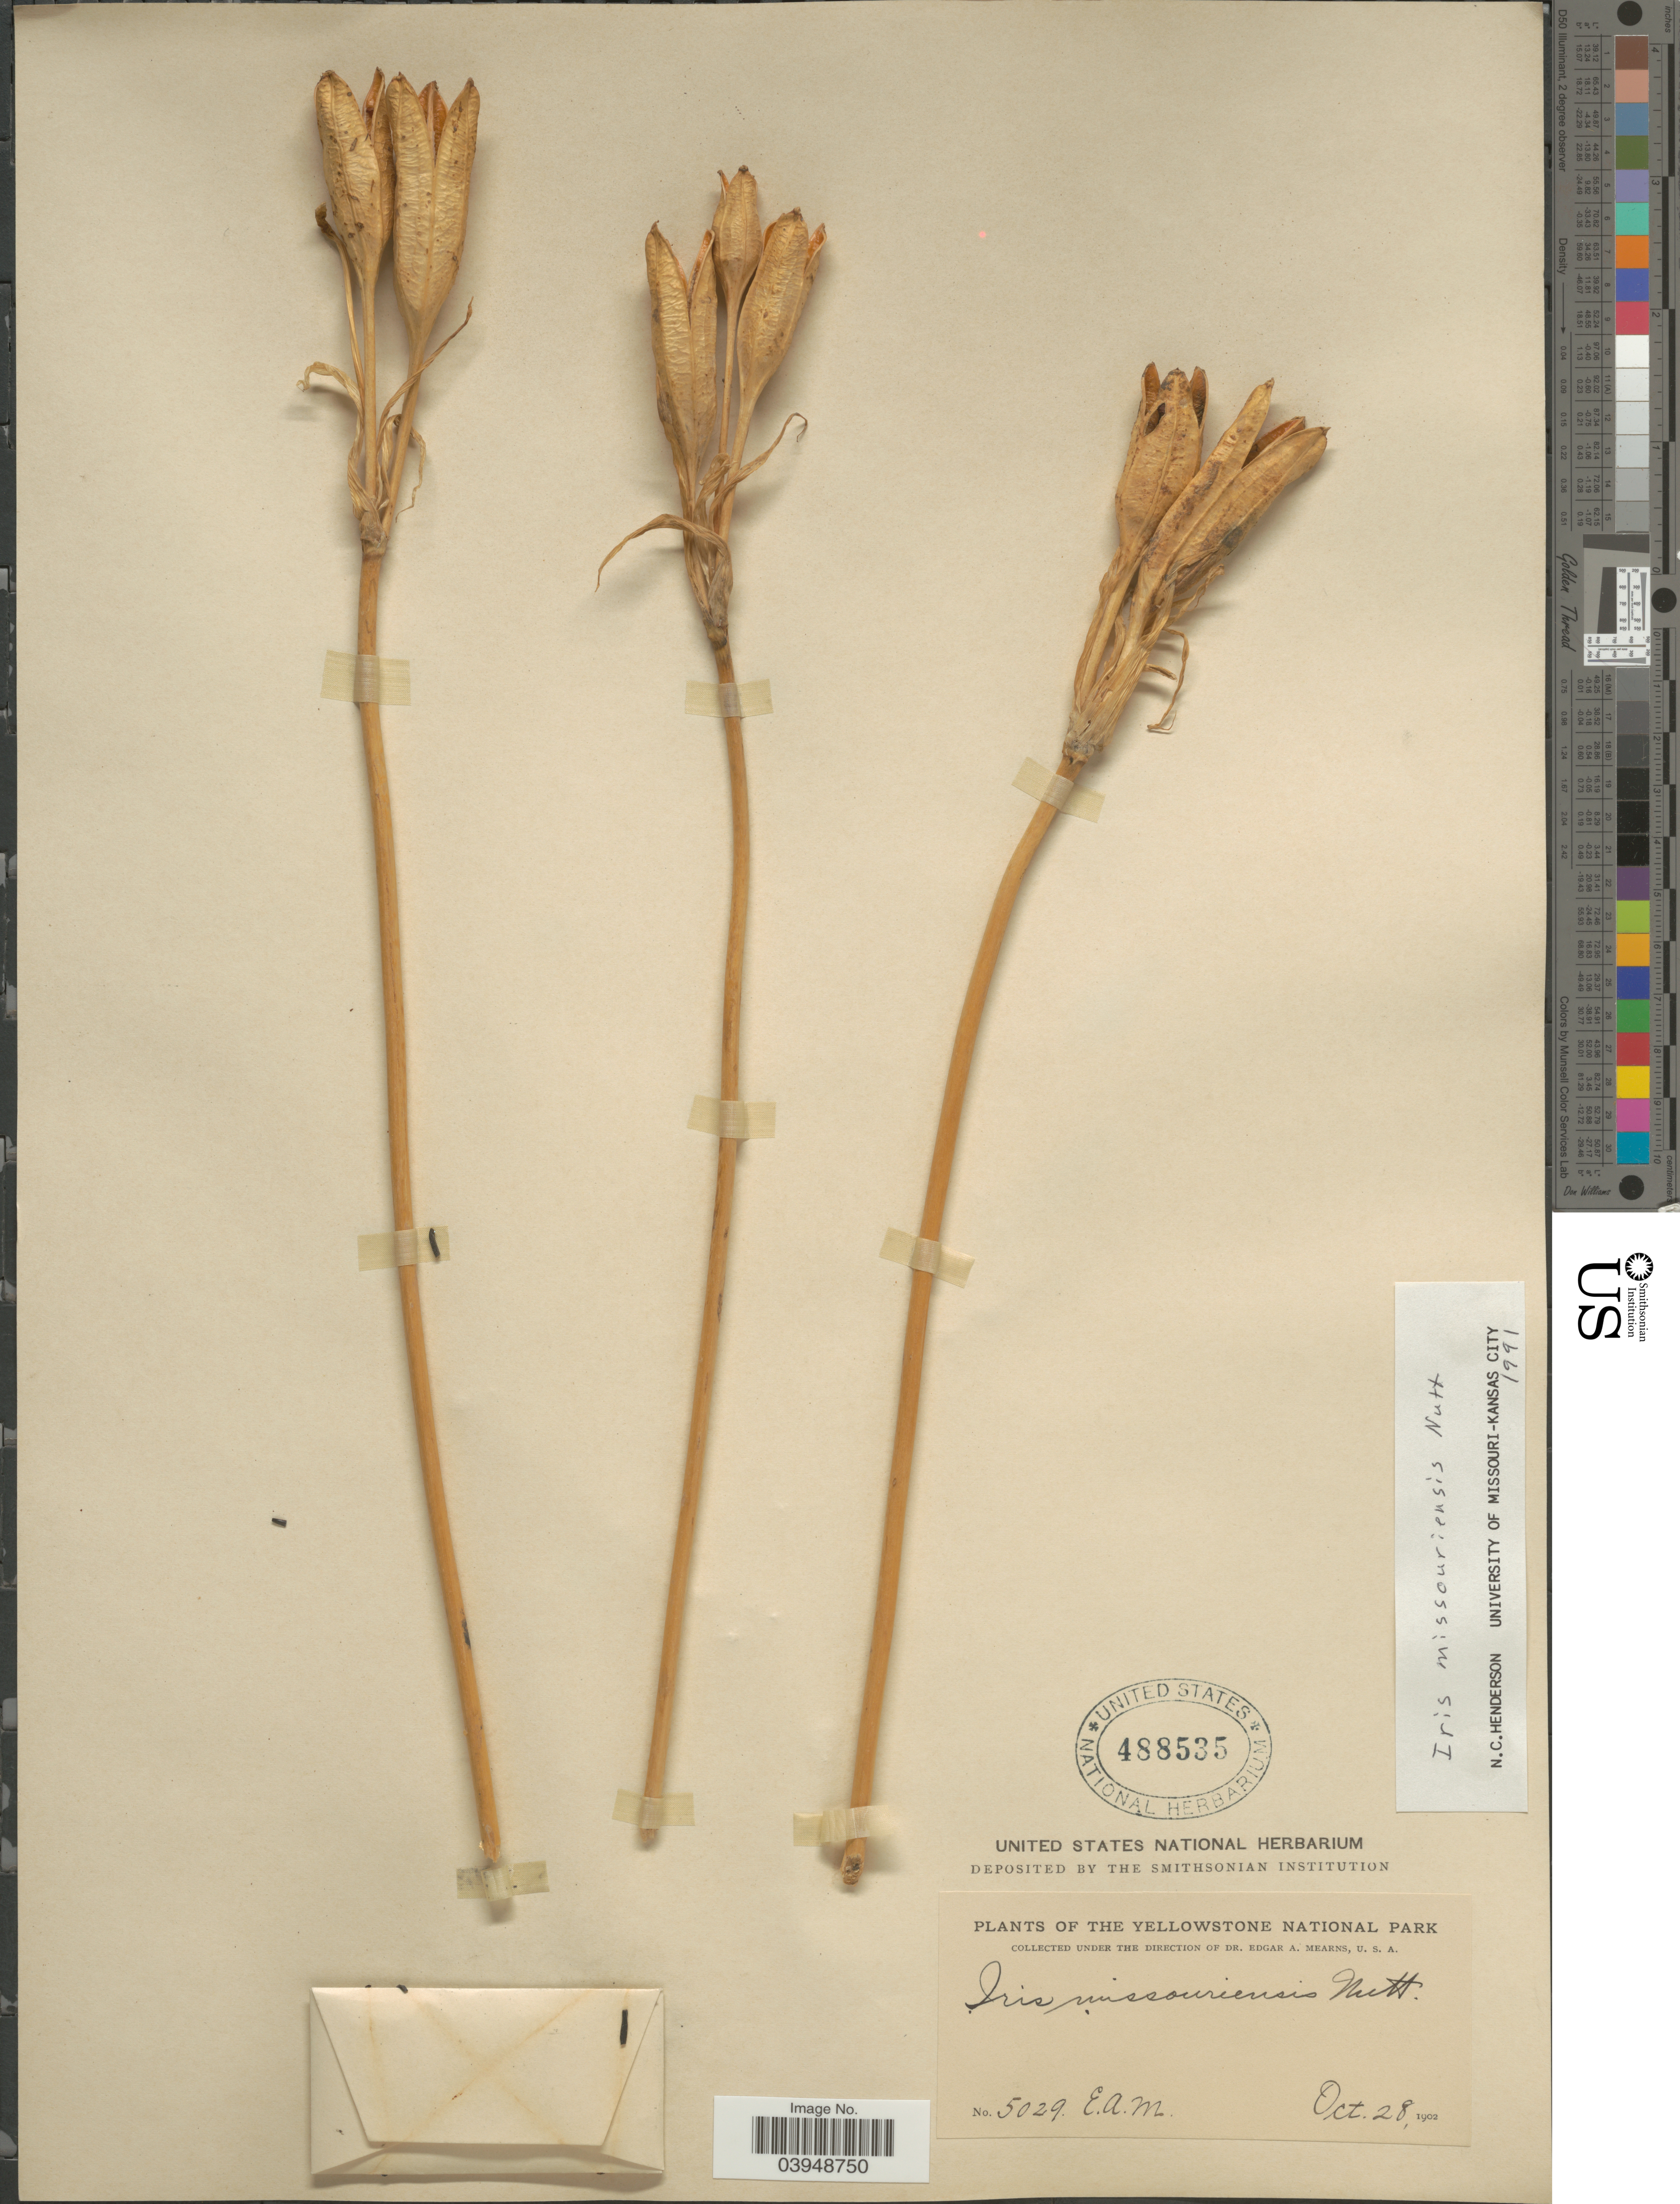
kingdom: Plantae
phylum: Tracheophyta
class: Liliopsida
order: Asparagales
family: Iridaceae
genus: Iris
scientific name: Iris missouriensis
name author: Nutt.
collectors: E. A. Mearns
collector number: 5029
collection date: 1902-10-28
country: United States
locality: The Yellowstone National Park.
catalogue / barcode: US 488535